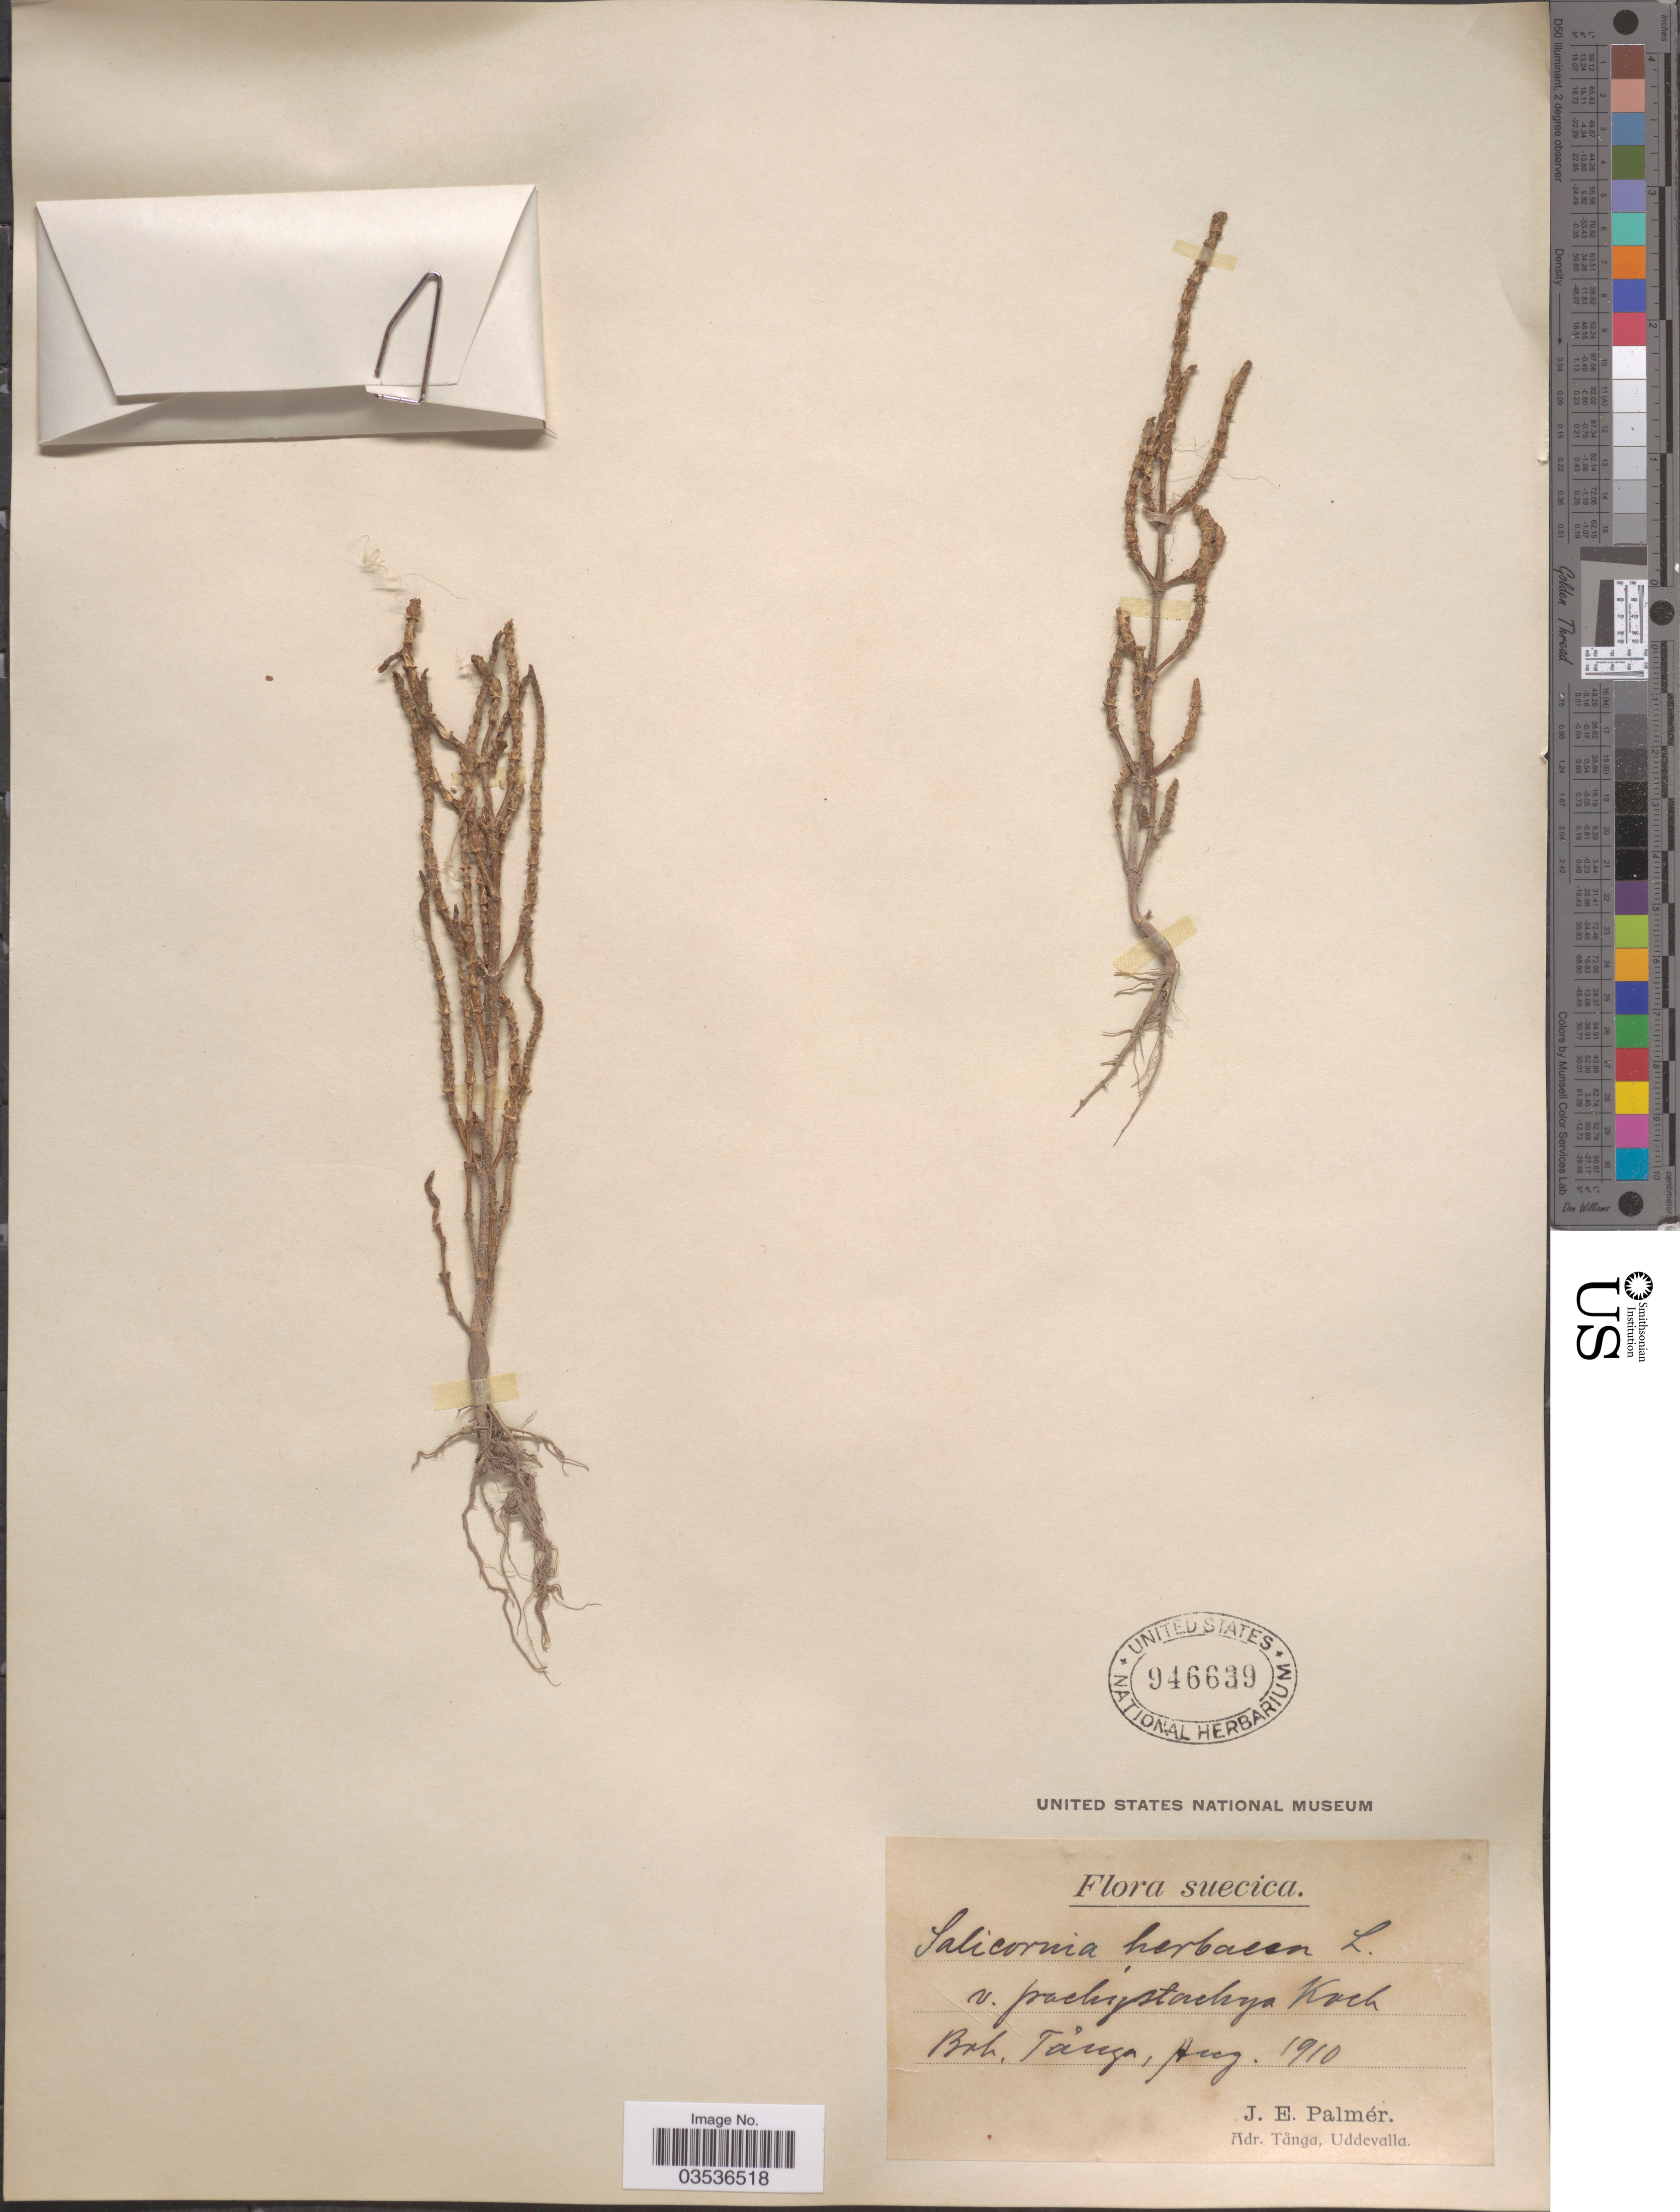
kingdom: Plantae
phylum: Tracheophyta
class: Magnoliopsida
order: Caryophyllales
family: Amaranthaceae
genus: Salicornia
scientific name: Salicornia herbacea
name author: L.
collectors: J. E. Palmér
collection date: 1910-08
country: Sweden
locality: Suecica. Boh, Tånga.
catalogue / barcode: US 946639